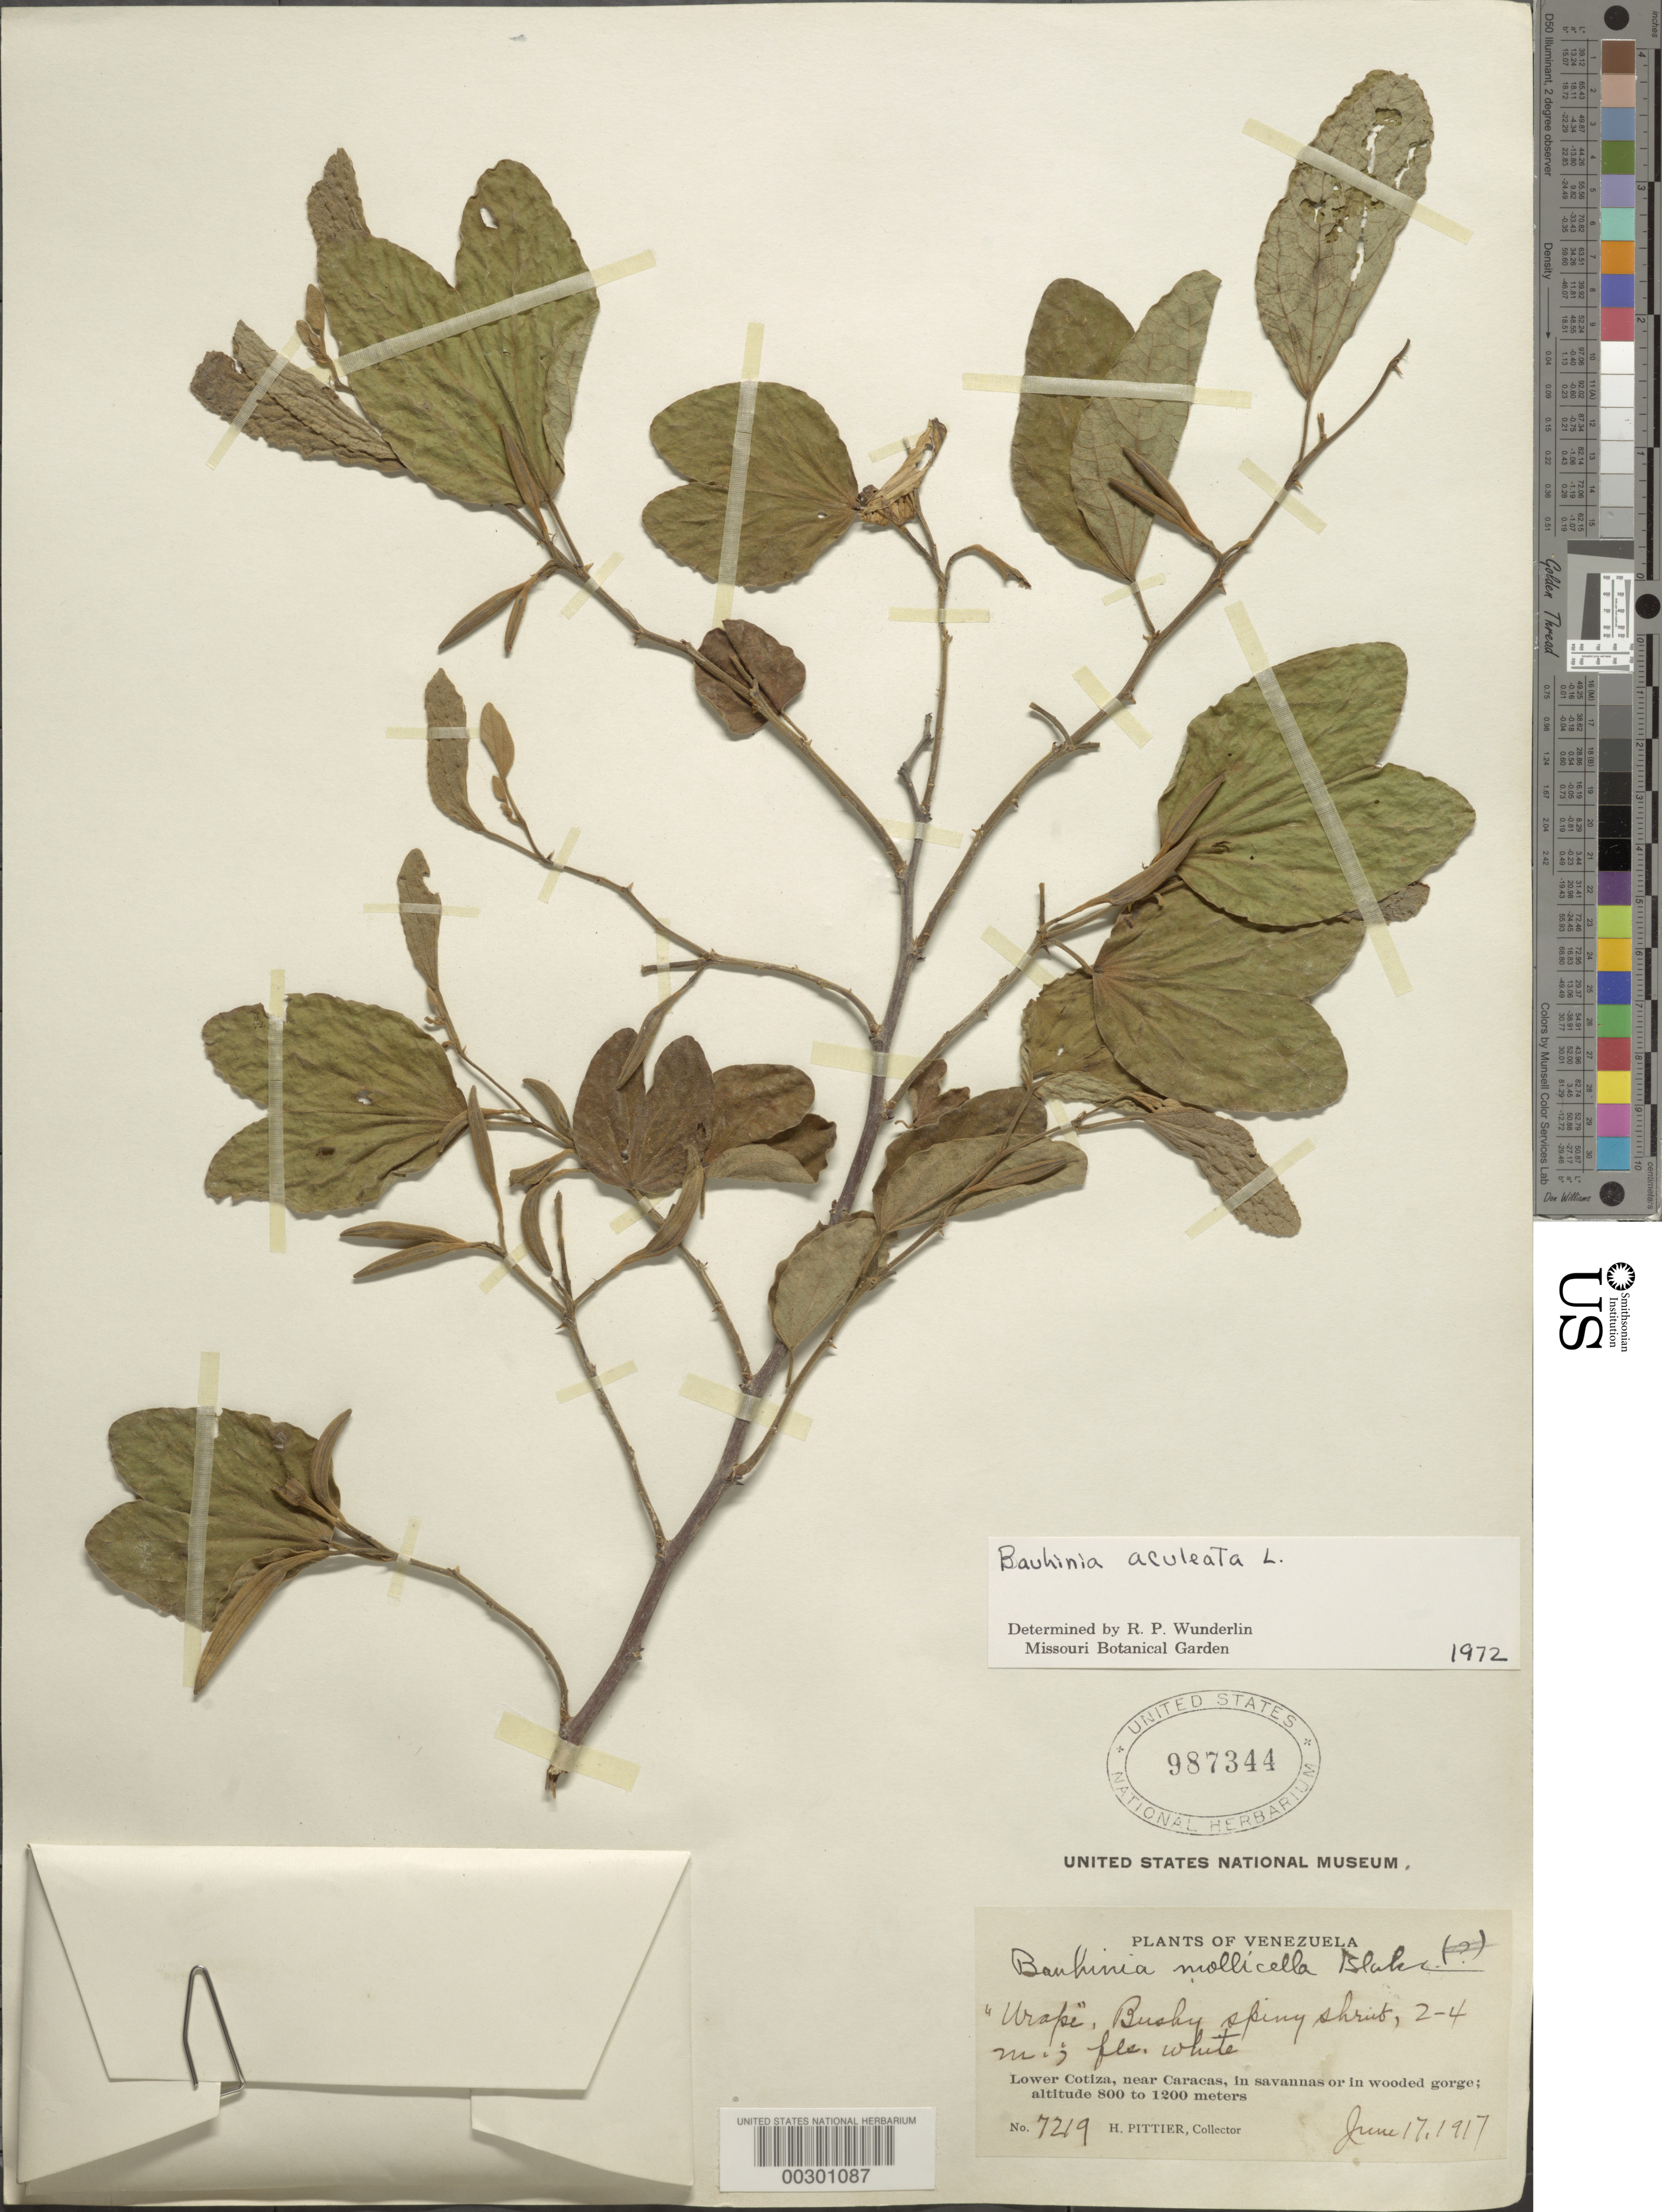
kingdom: Plantae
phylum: Tracheophyta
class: Magnoliopsida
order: Fabales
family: Fabaceae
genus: Bauhinia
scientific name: Bauhinia aculeata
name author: L.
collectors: H. F. Pittier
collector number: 7219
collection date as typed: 17 Jun 1917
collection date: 1917-06-17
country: Venezuela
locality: Lower cotiza, near caracas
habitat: In savannas or in wooded gorge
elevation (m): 800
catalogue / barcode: US 987344